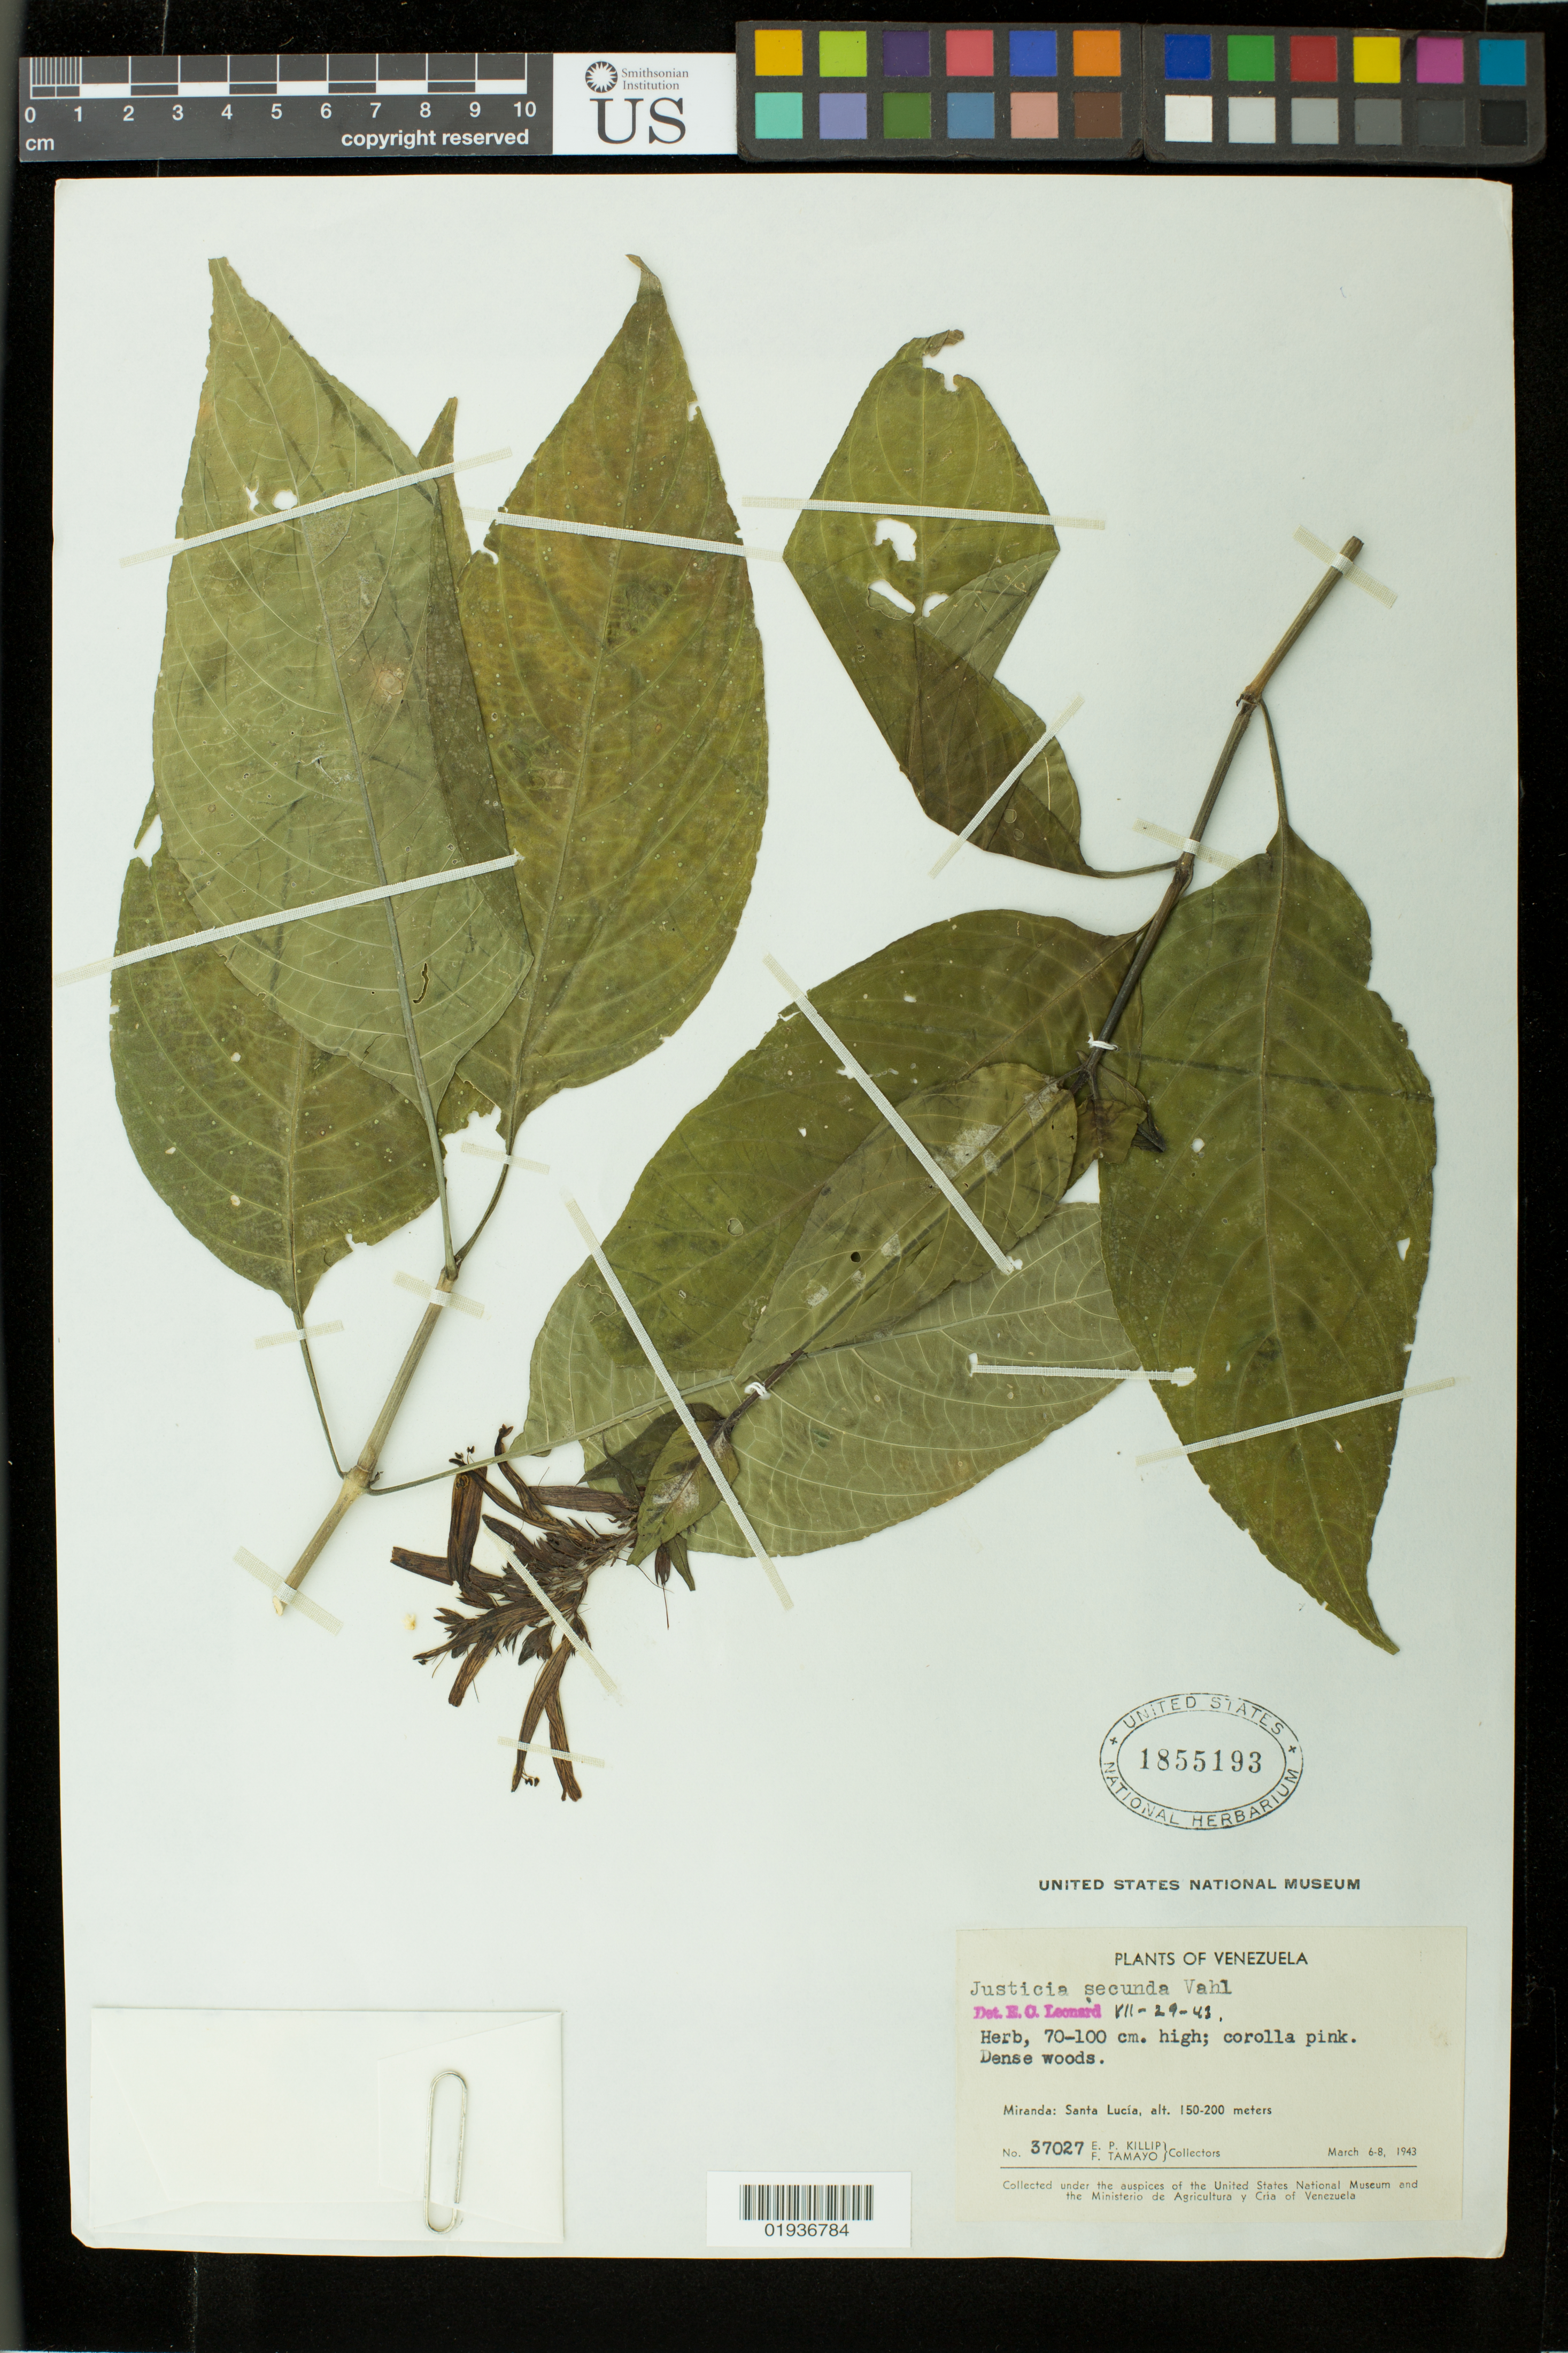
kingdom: Plantae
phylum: Tracheophyta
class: Magnoliopsida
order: Lamiales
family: Acanthaceae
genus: Justicia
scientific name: Justicia secunda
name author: Vahl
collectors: E. P. Killip & F. Tamayo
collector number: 37027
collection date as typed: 06 Mar 1943 to 08 Mar 1943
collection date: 1943-03-06/1943-03-08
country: Venezuela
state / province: Miranda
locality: Santa Lucia.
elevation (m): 150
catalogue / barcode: US 1855193